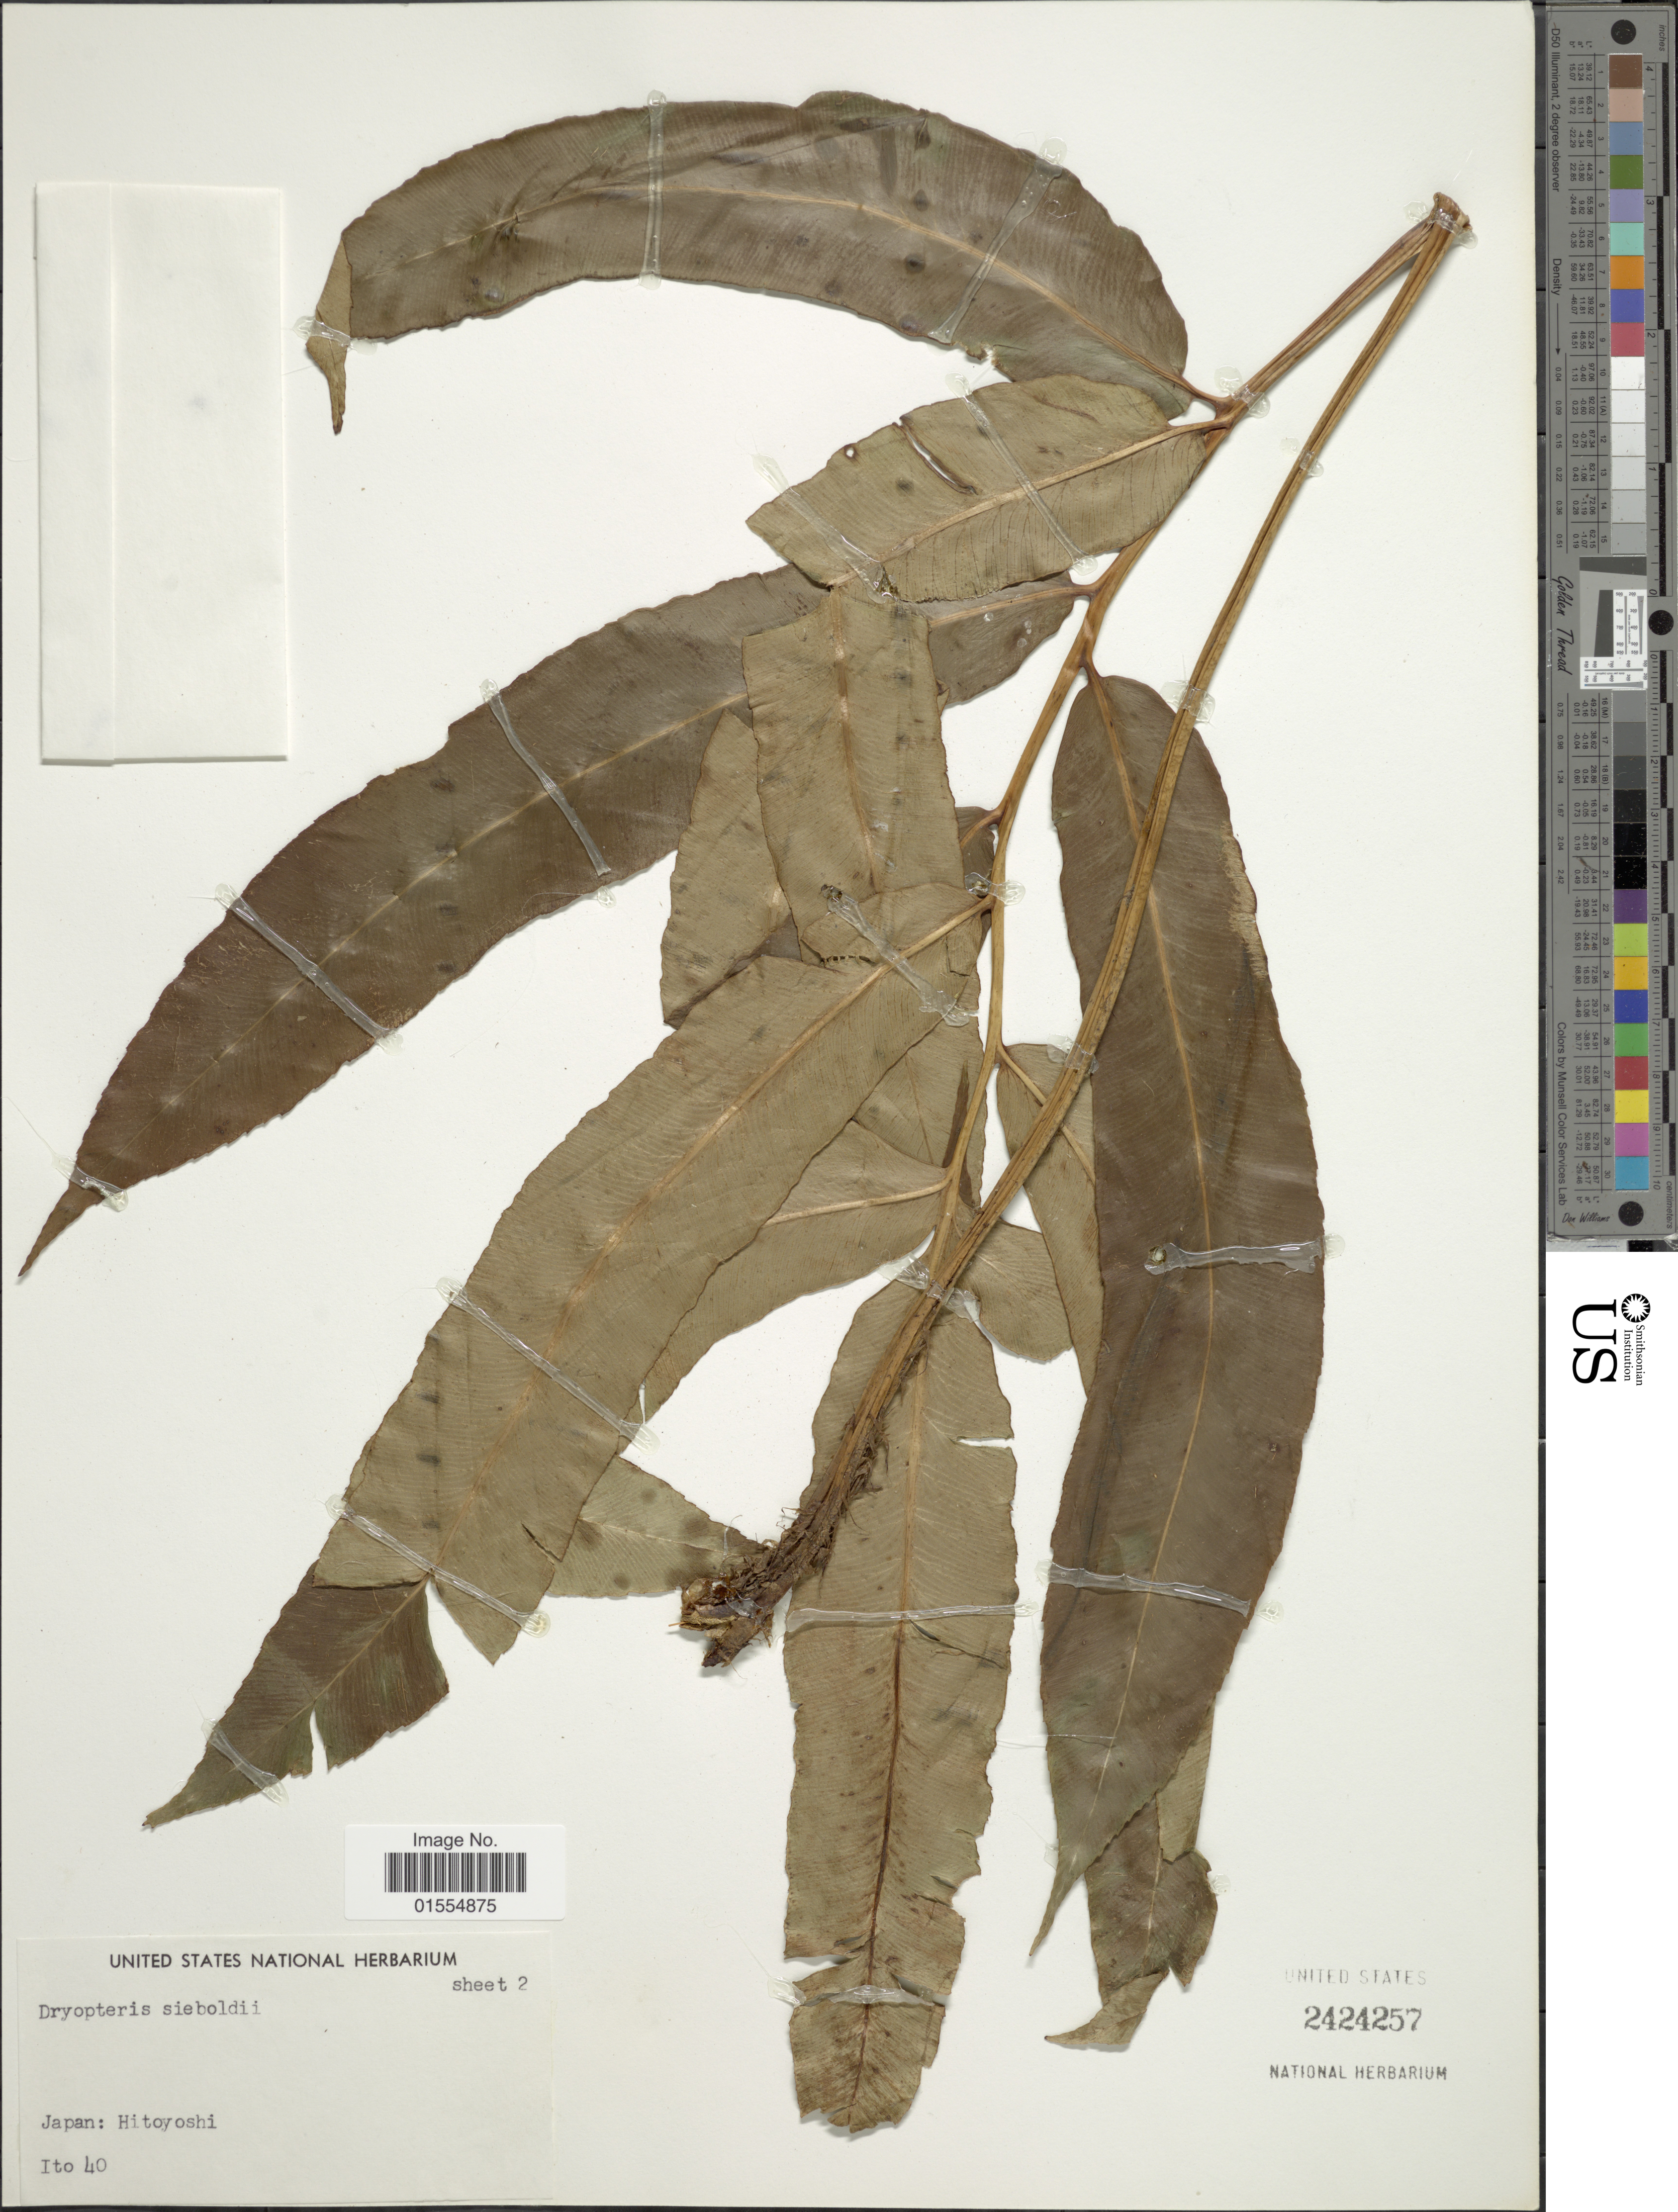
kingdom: Plantae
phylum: Tracheophyta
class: Polypodiopsida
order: Polypodiales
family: Dryopteridaceae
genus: Dryopteris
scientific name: Dryopteris sieboldii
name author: (T. Moore) Kuntze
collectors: -. Ito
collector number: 40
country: Japan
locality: Japan: Hitoyoshi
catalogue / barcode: US 2424257